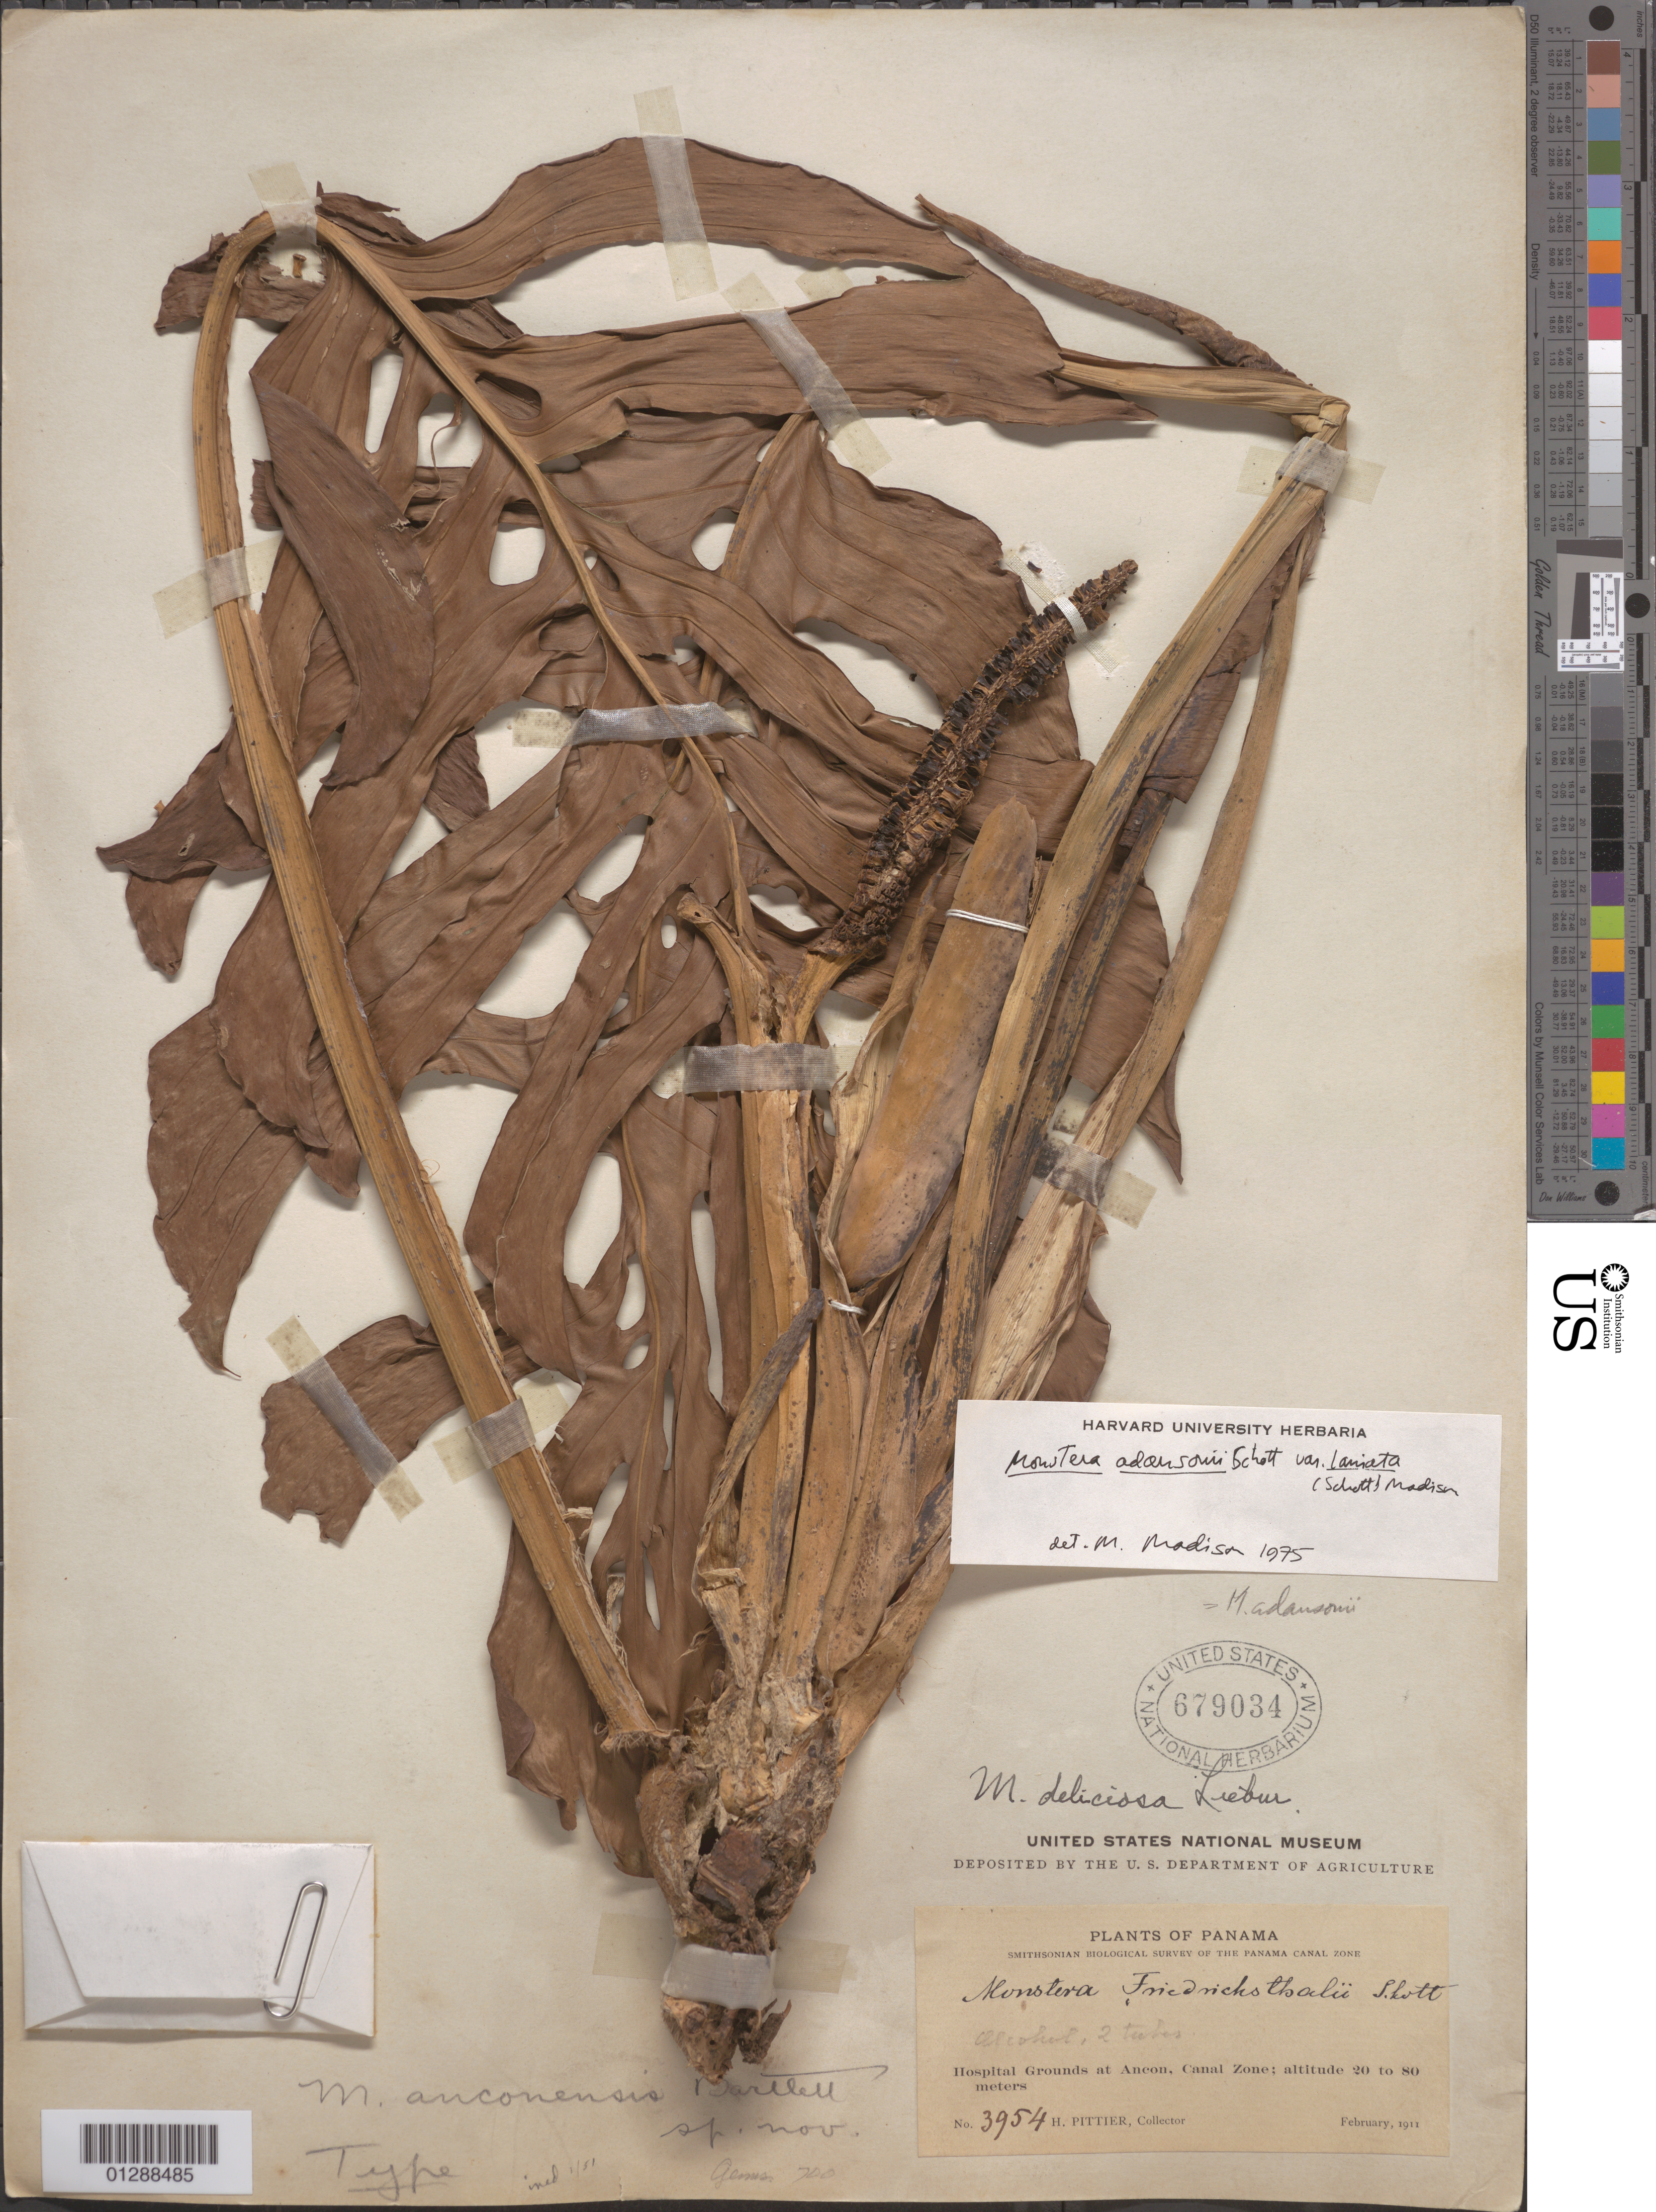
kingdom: Plantae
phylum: Tracheophyta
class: Liliopsida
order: Alismatales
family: Araceae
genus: Monstera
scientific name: Monstera adansonii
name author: Schott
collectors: H. F. Pittier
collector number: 3954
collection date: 1911-02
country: Panama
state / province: Colón / Panamá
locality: Hospital Grounds at Ancon, Canal Zone.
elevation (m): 20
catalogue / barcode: US 679034